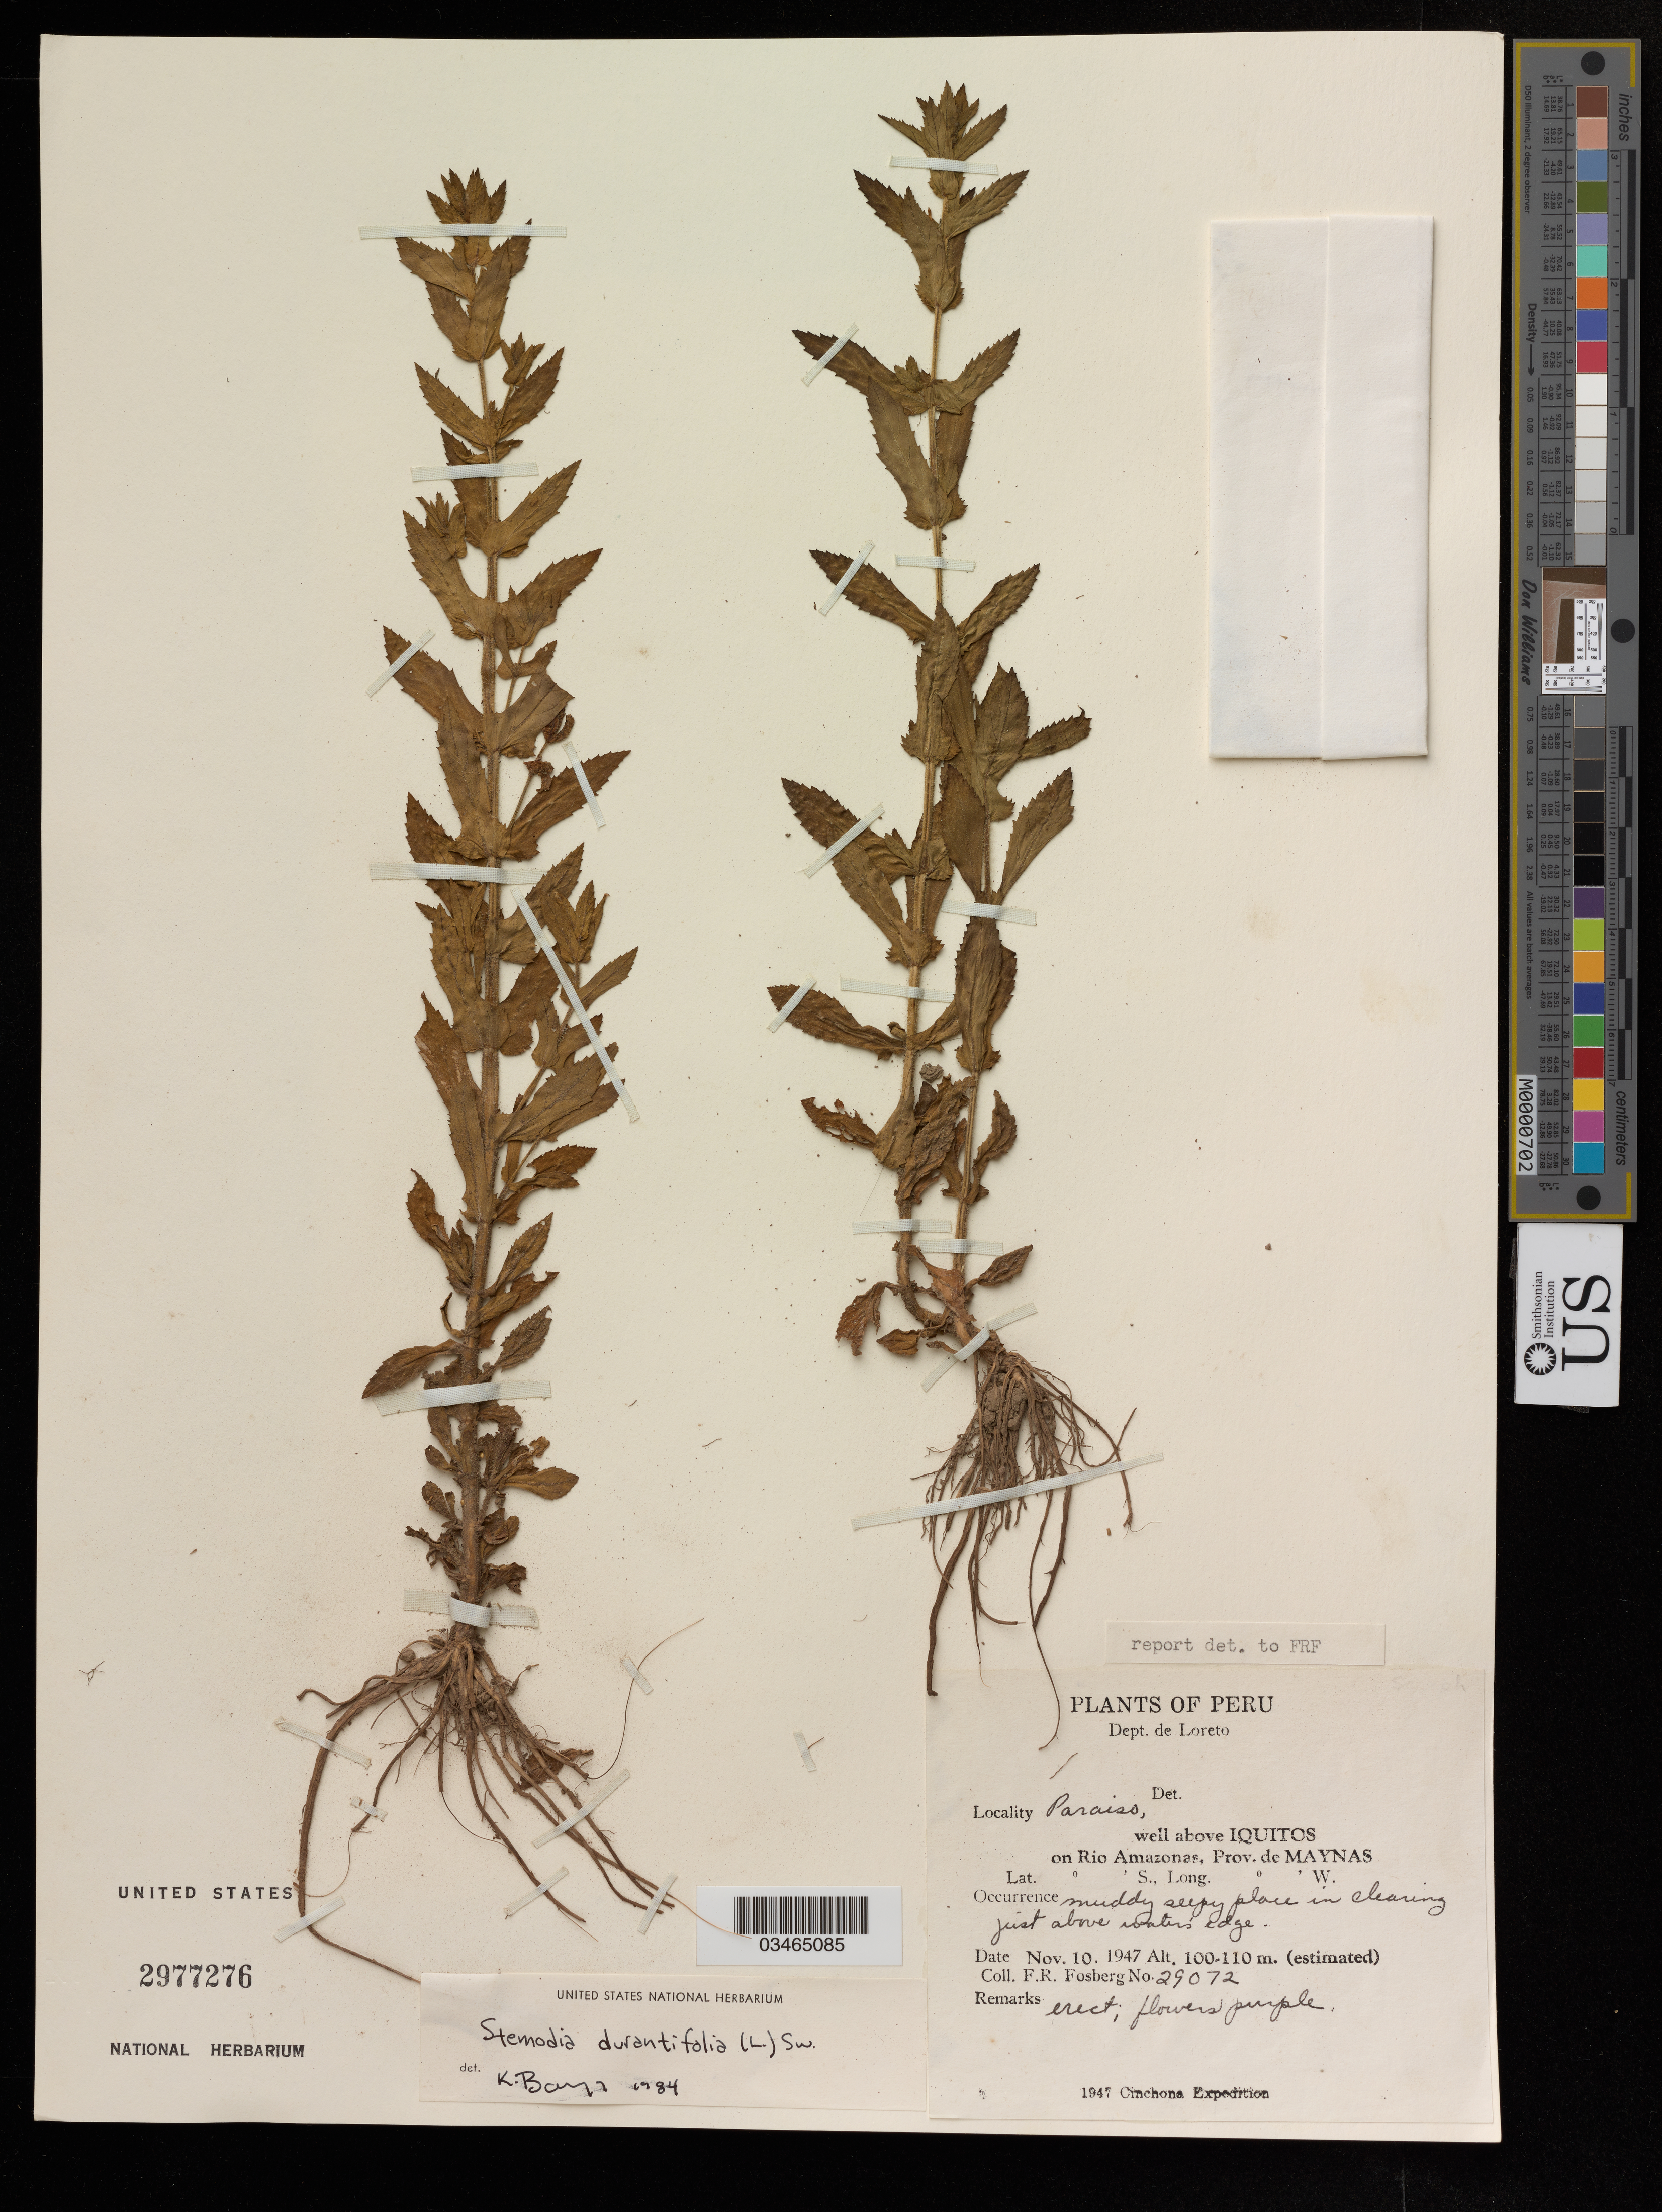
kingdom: Plantae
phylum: Tracheophyta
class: Magnoliopsida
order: Lamiales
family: Plantaginaceae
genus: Stemodia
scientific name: Stemodia durantifolia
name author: (L.) Sw.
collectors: F. R. Fosberg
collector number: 29072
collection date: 1947-11-10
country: Peru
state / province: Loreto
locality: Paraiso, well above Iquitos on Rio Amazonas, Prov. de Maynas.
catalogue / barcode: US 2977276